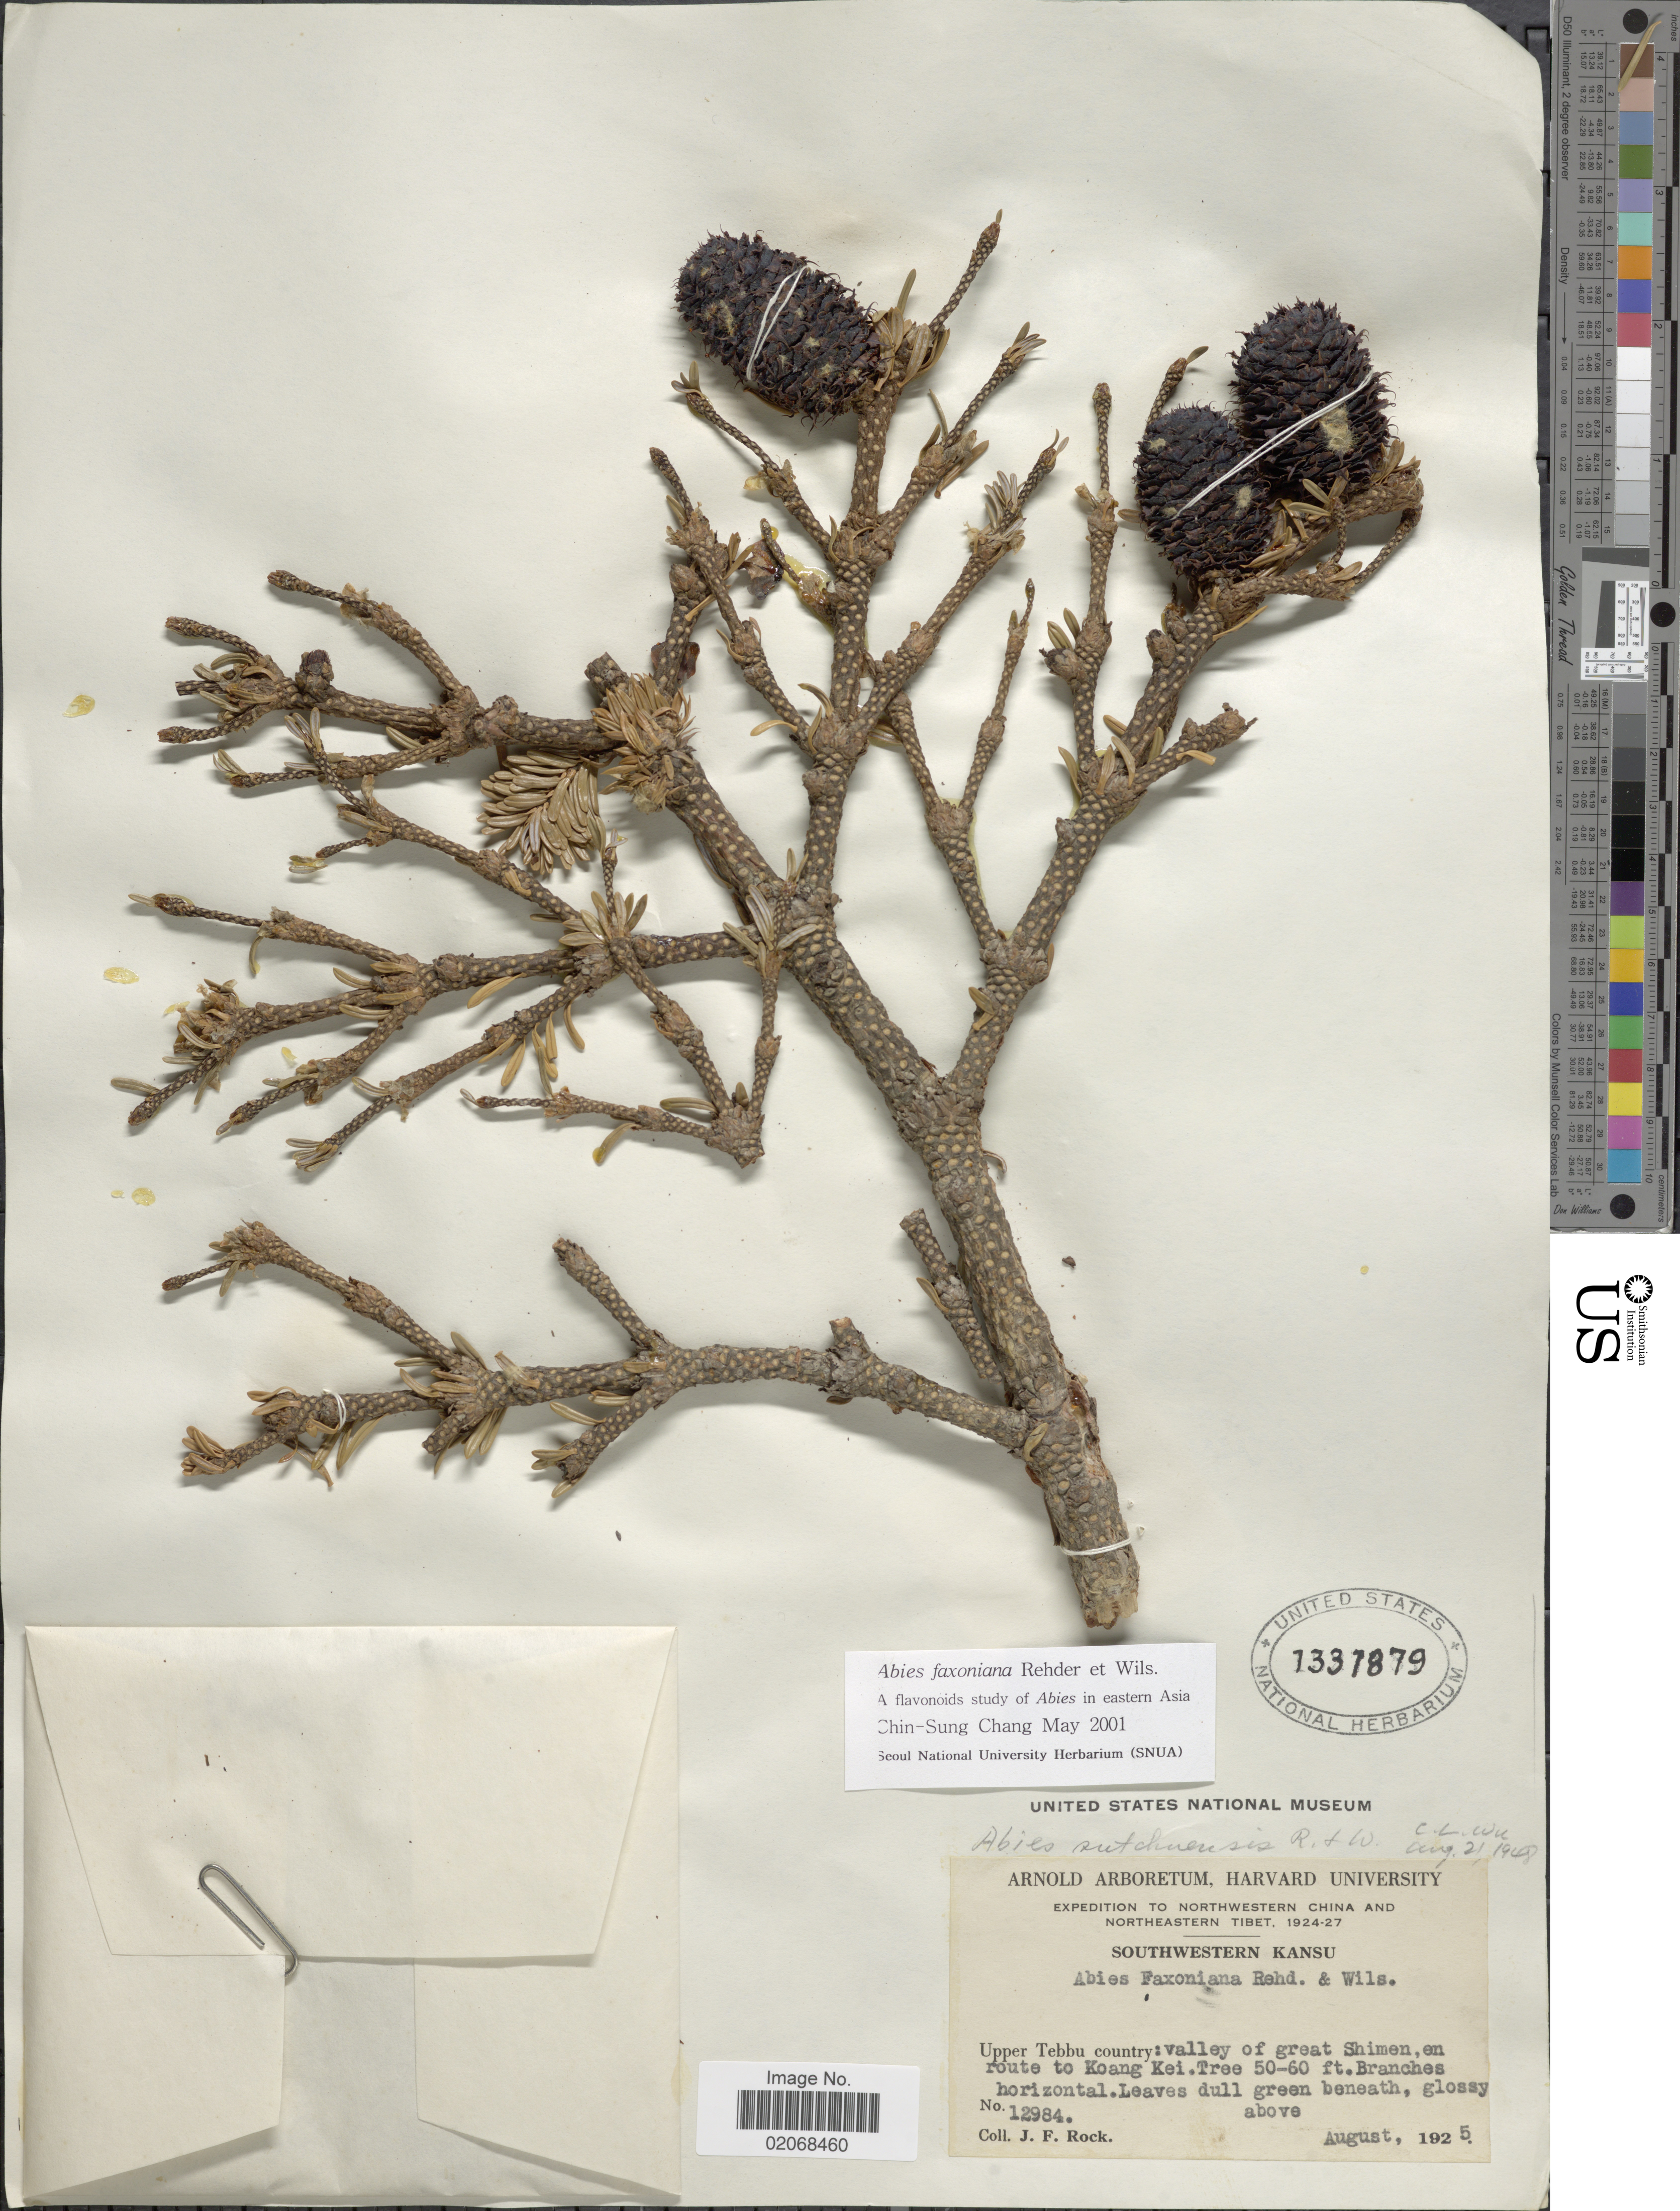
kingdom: Plantae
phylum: Tracheophyta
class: Pinopsida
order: Pinales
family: Pinaceae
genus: Abies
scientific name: Abies faxoniana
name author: Rehder & E.H. Wilson in Sarg.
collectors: J. Rock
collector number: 12984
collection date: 1925-08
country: China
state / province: Gansu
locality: Northwestern China and Northeastern Tibet, Southwestern Kansu, Upper Tebbu: valley of great Shimen, en route to Koang Kei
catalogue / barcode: US 1331879